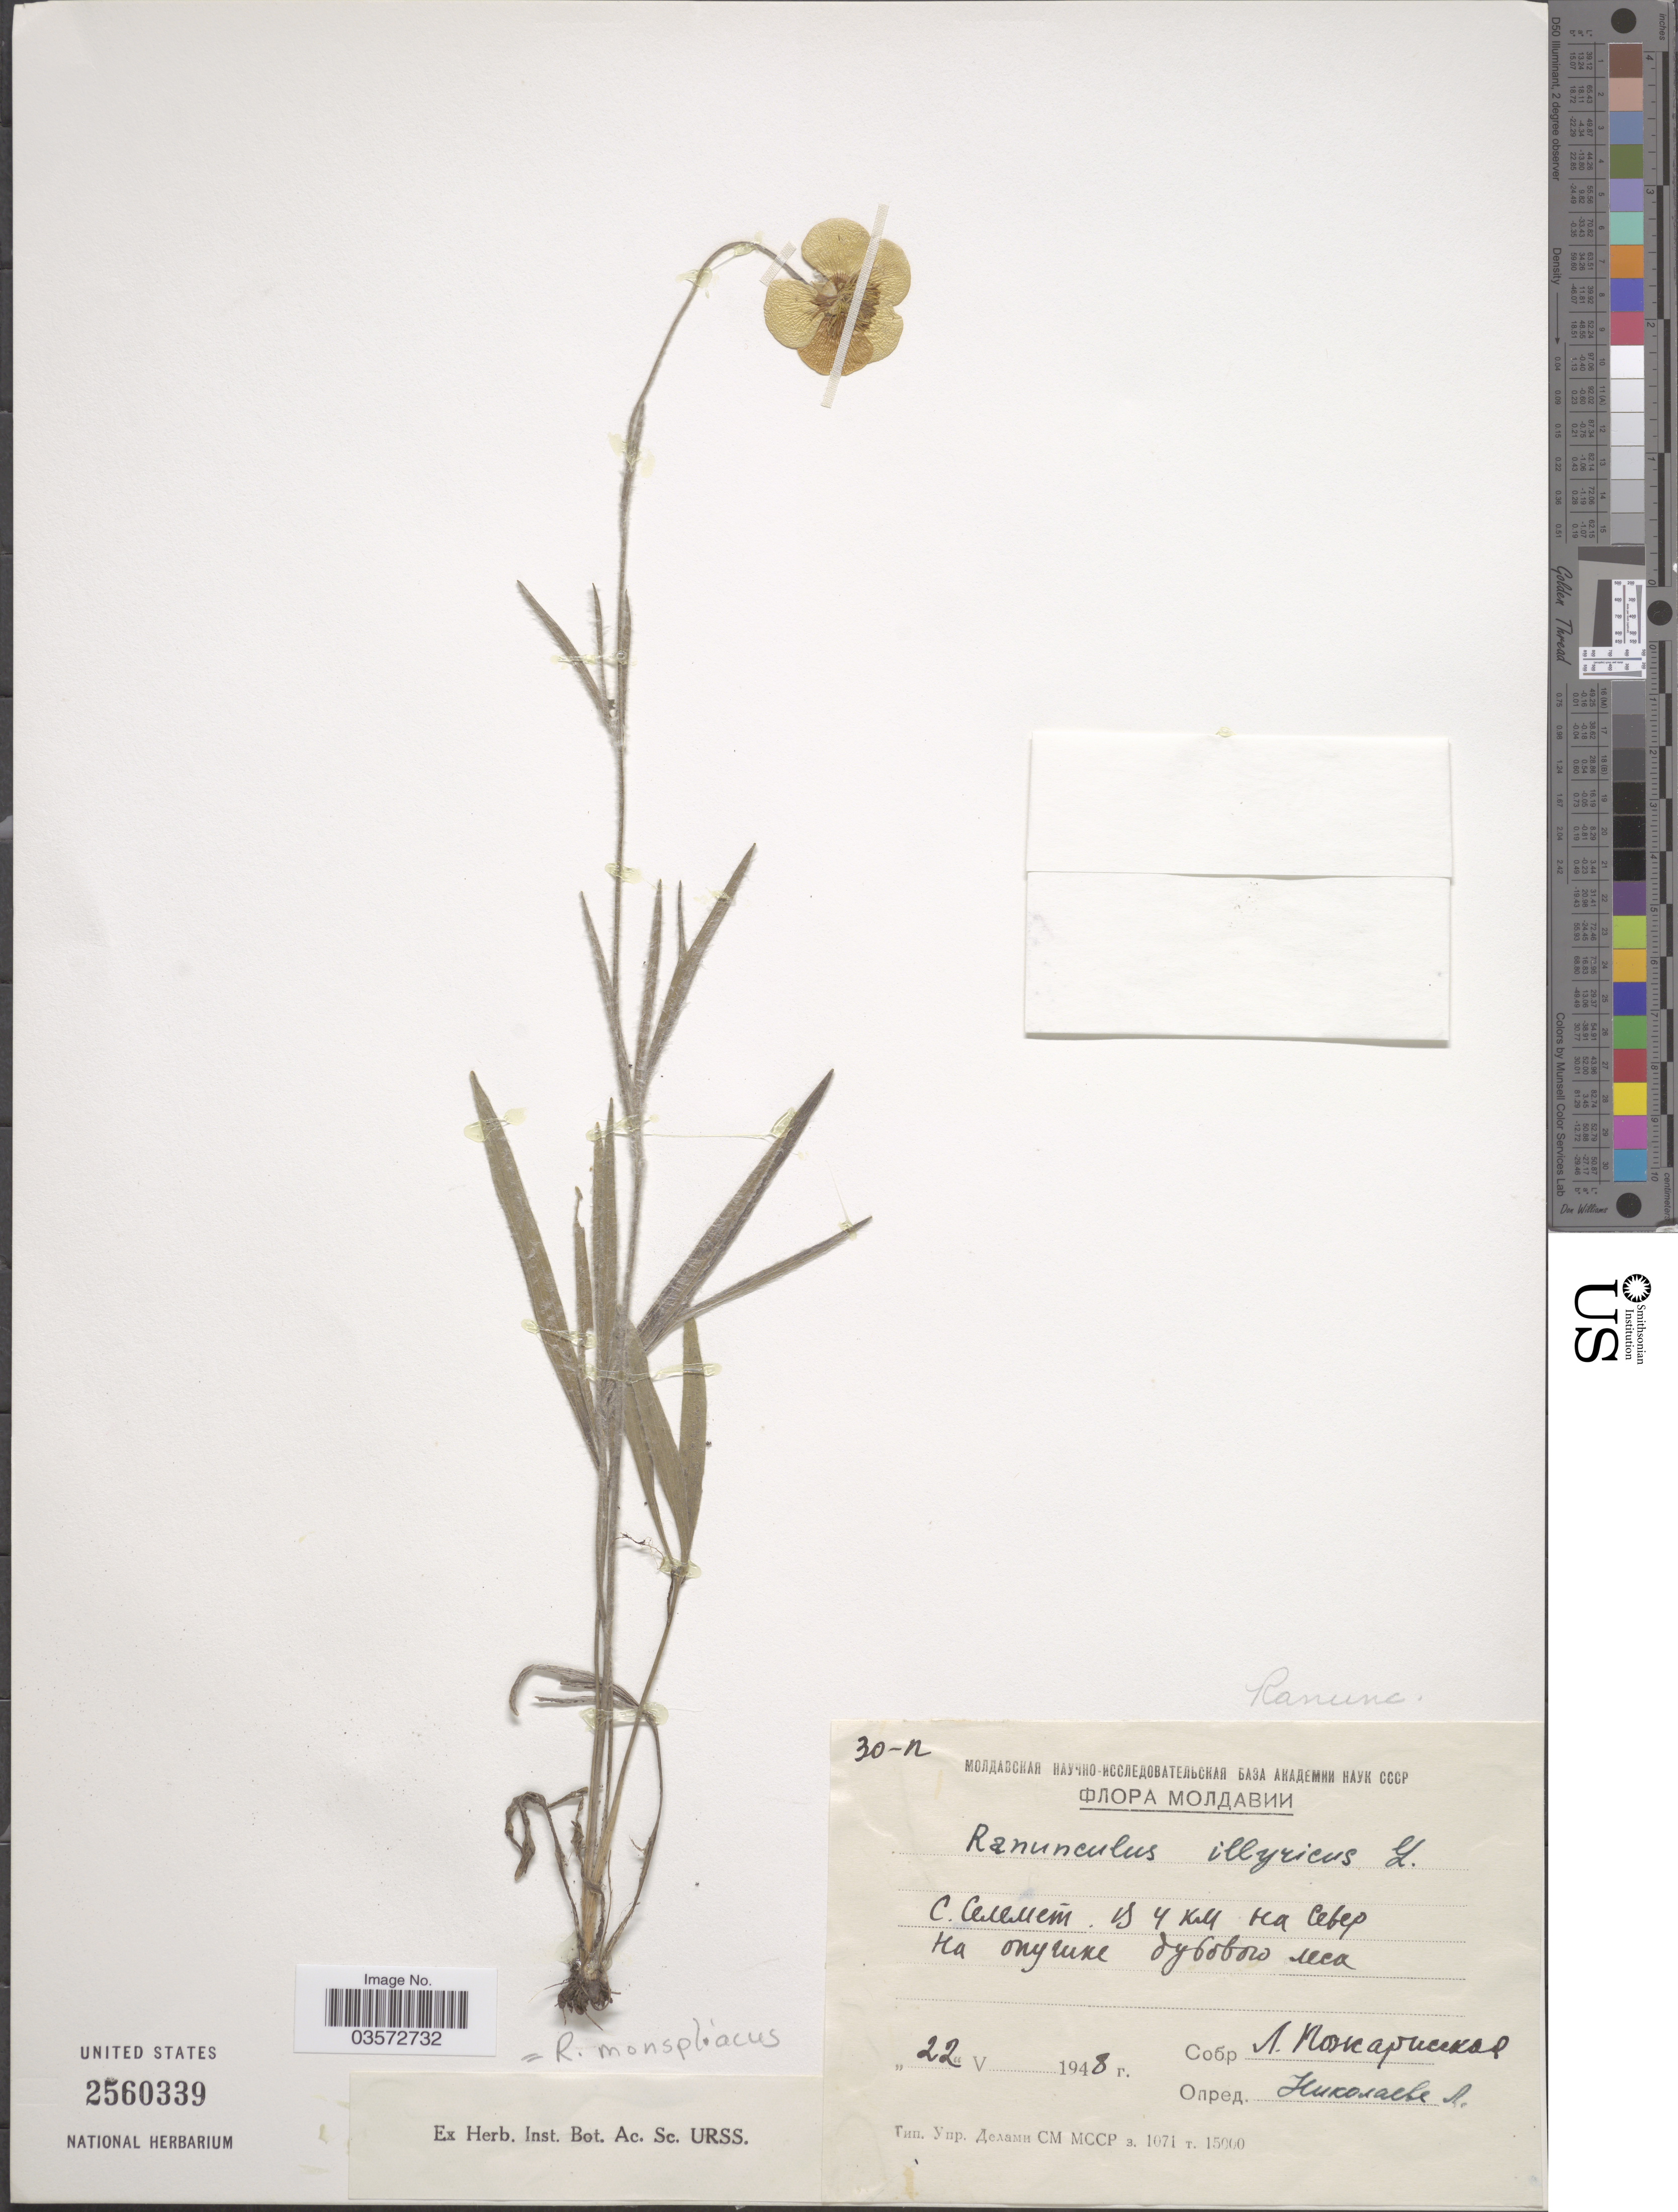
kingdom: Plantae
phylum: Tracheophyta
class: Magnoliopsida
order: Ranunculales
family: Ranunculaceae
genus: Ranunculus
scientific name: Ranunculus monspeliacus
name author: L.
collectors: L. Pozharisskaya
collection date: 1948-05-22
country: Moldova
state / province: Cimislia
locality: Village Selemet.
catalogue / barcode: US 2560339